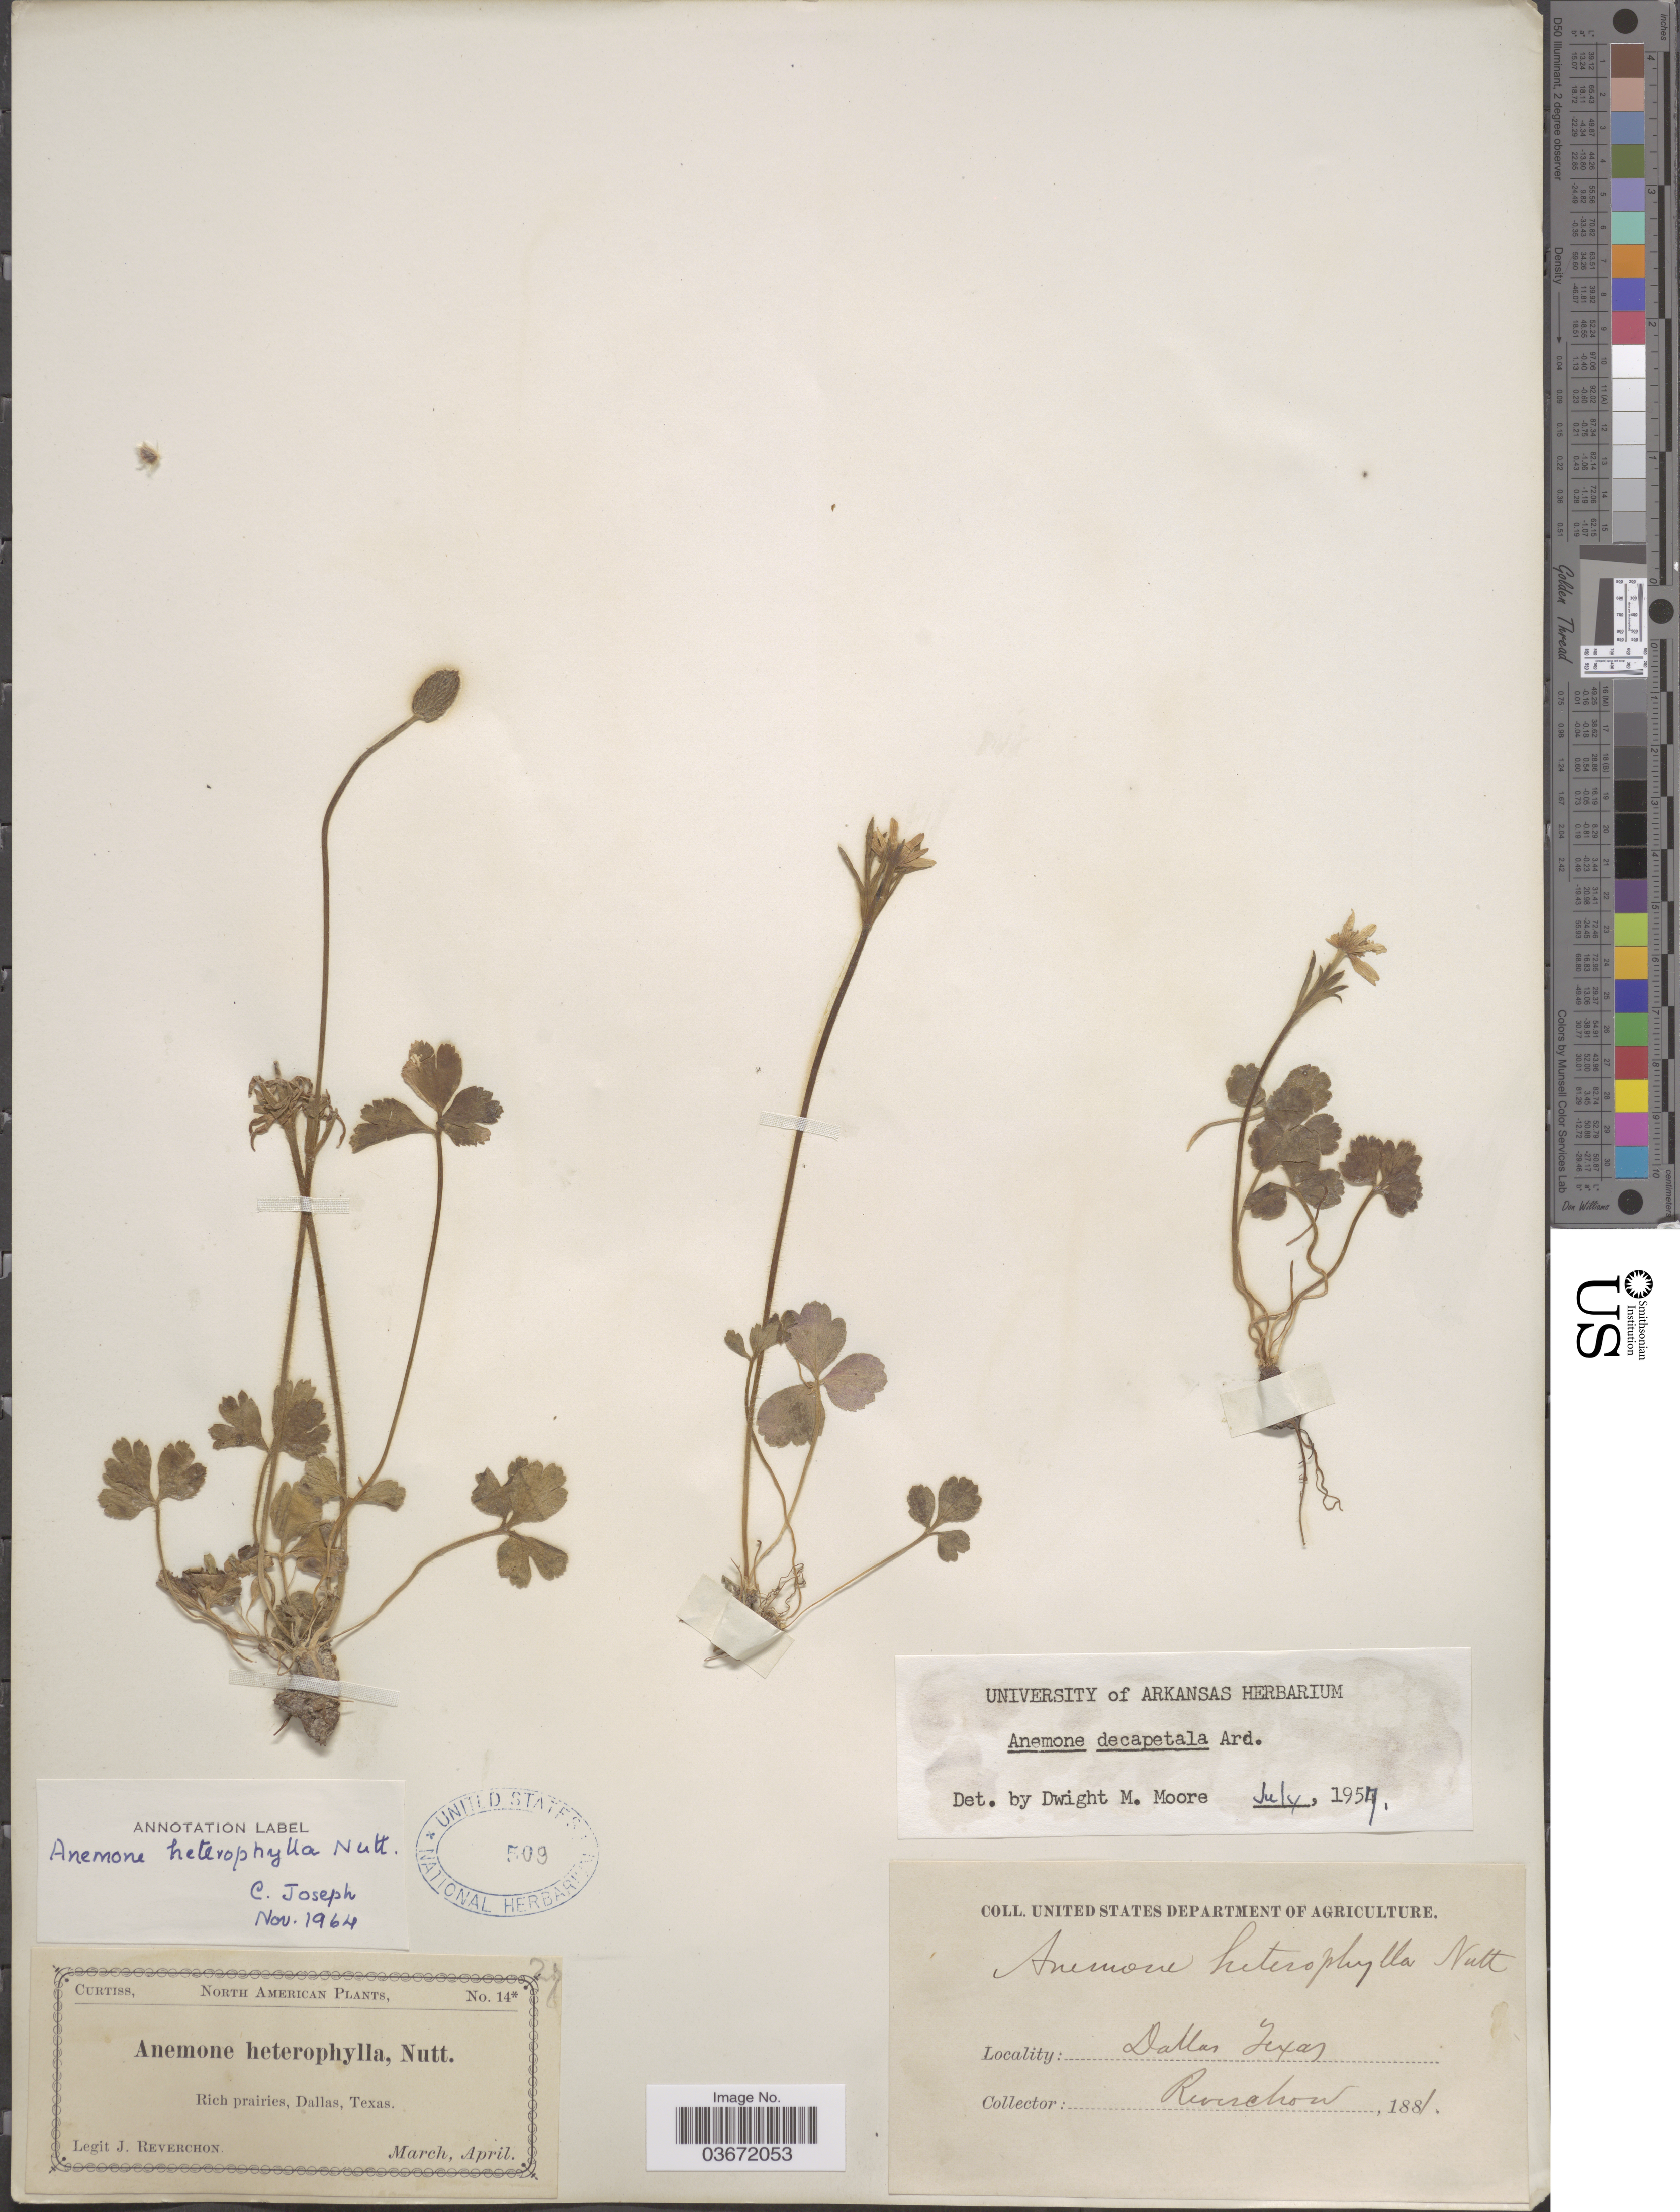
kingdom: Plantae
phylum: Tracheophyta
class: Magnoliopsida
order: Ranunculales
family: Ranunculaceae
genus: Anemone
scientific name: Anemone heterophylla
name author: Nutt. & Alph. Wood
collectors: J. Reverchon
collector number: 14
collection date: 1881-03/1881-04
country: United States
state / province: Texas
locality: Dallas.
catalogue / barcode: US 509